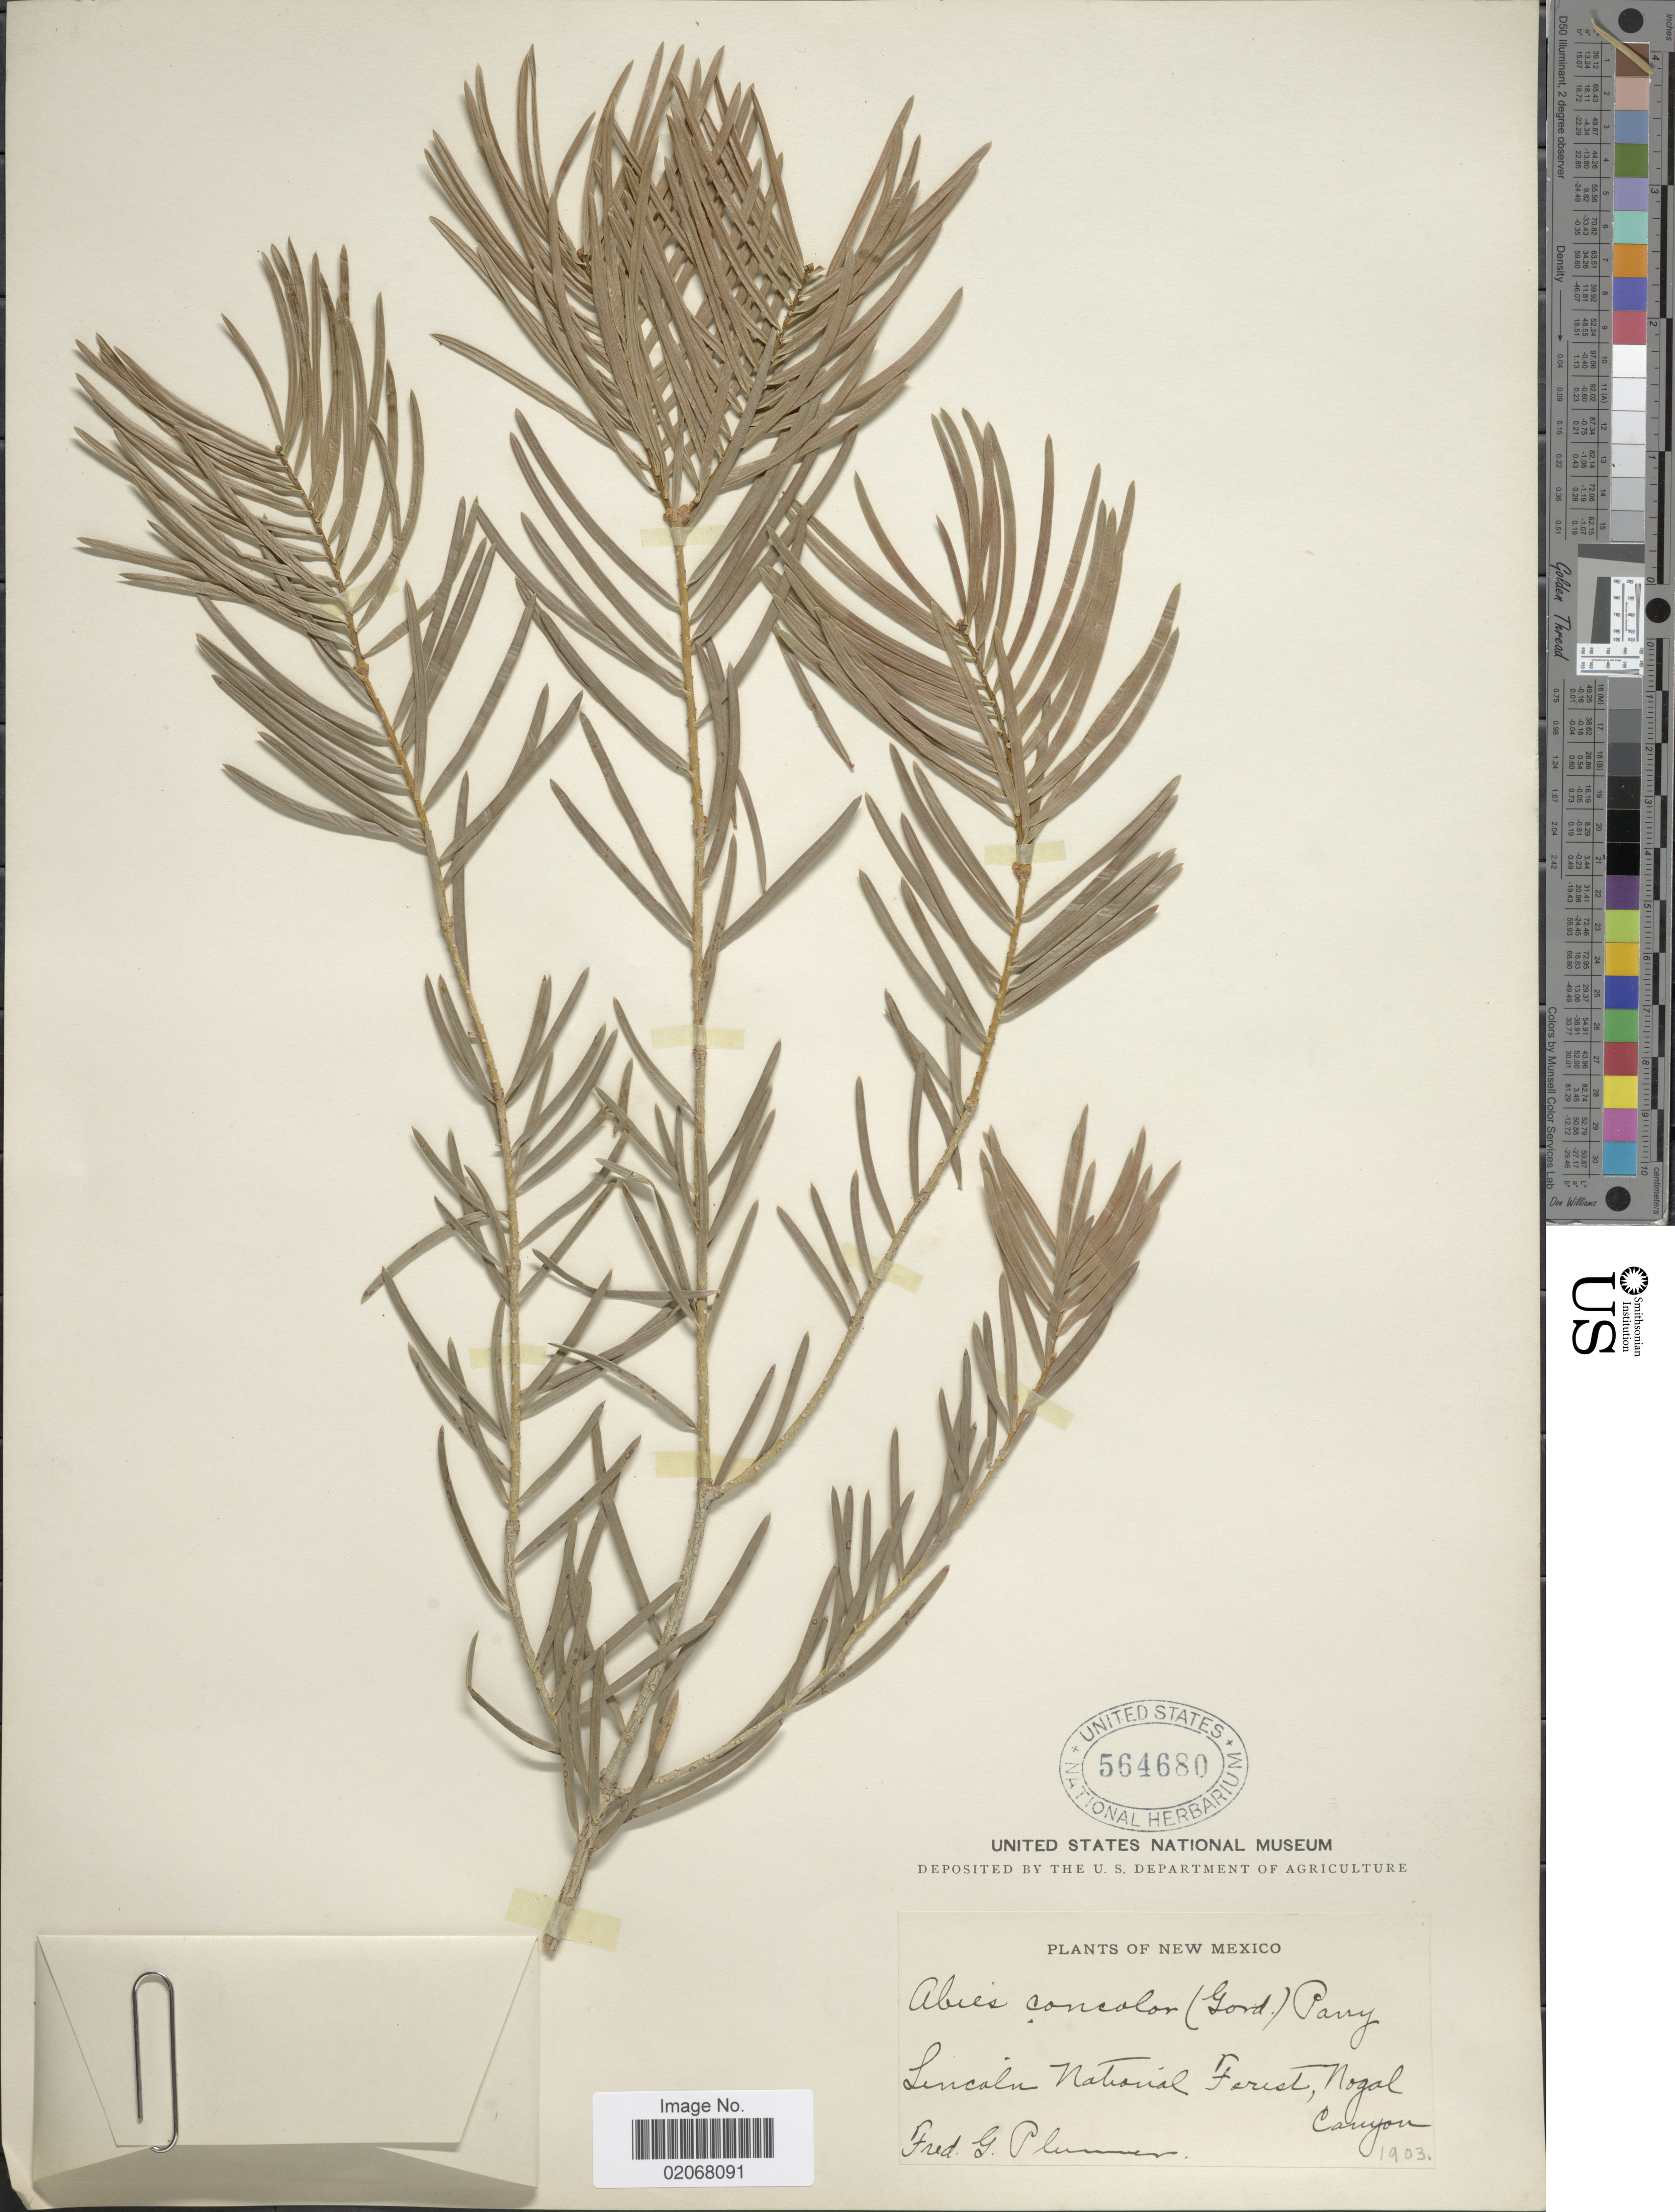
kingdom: Plantae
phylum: Tracheophyta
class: Pinopsida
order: Pinales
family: Pinaceae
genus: Abies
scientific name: Abies concolor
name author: (Gordon & Glend.) Lindl. ex Hildebr.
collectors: F. Plummer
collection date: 1903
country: United States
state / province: New Mexico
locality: Lincoln National Forest, Nogal Canyon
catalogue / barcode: US 564680